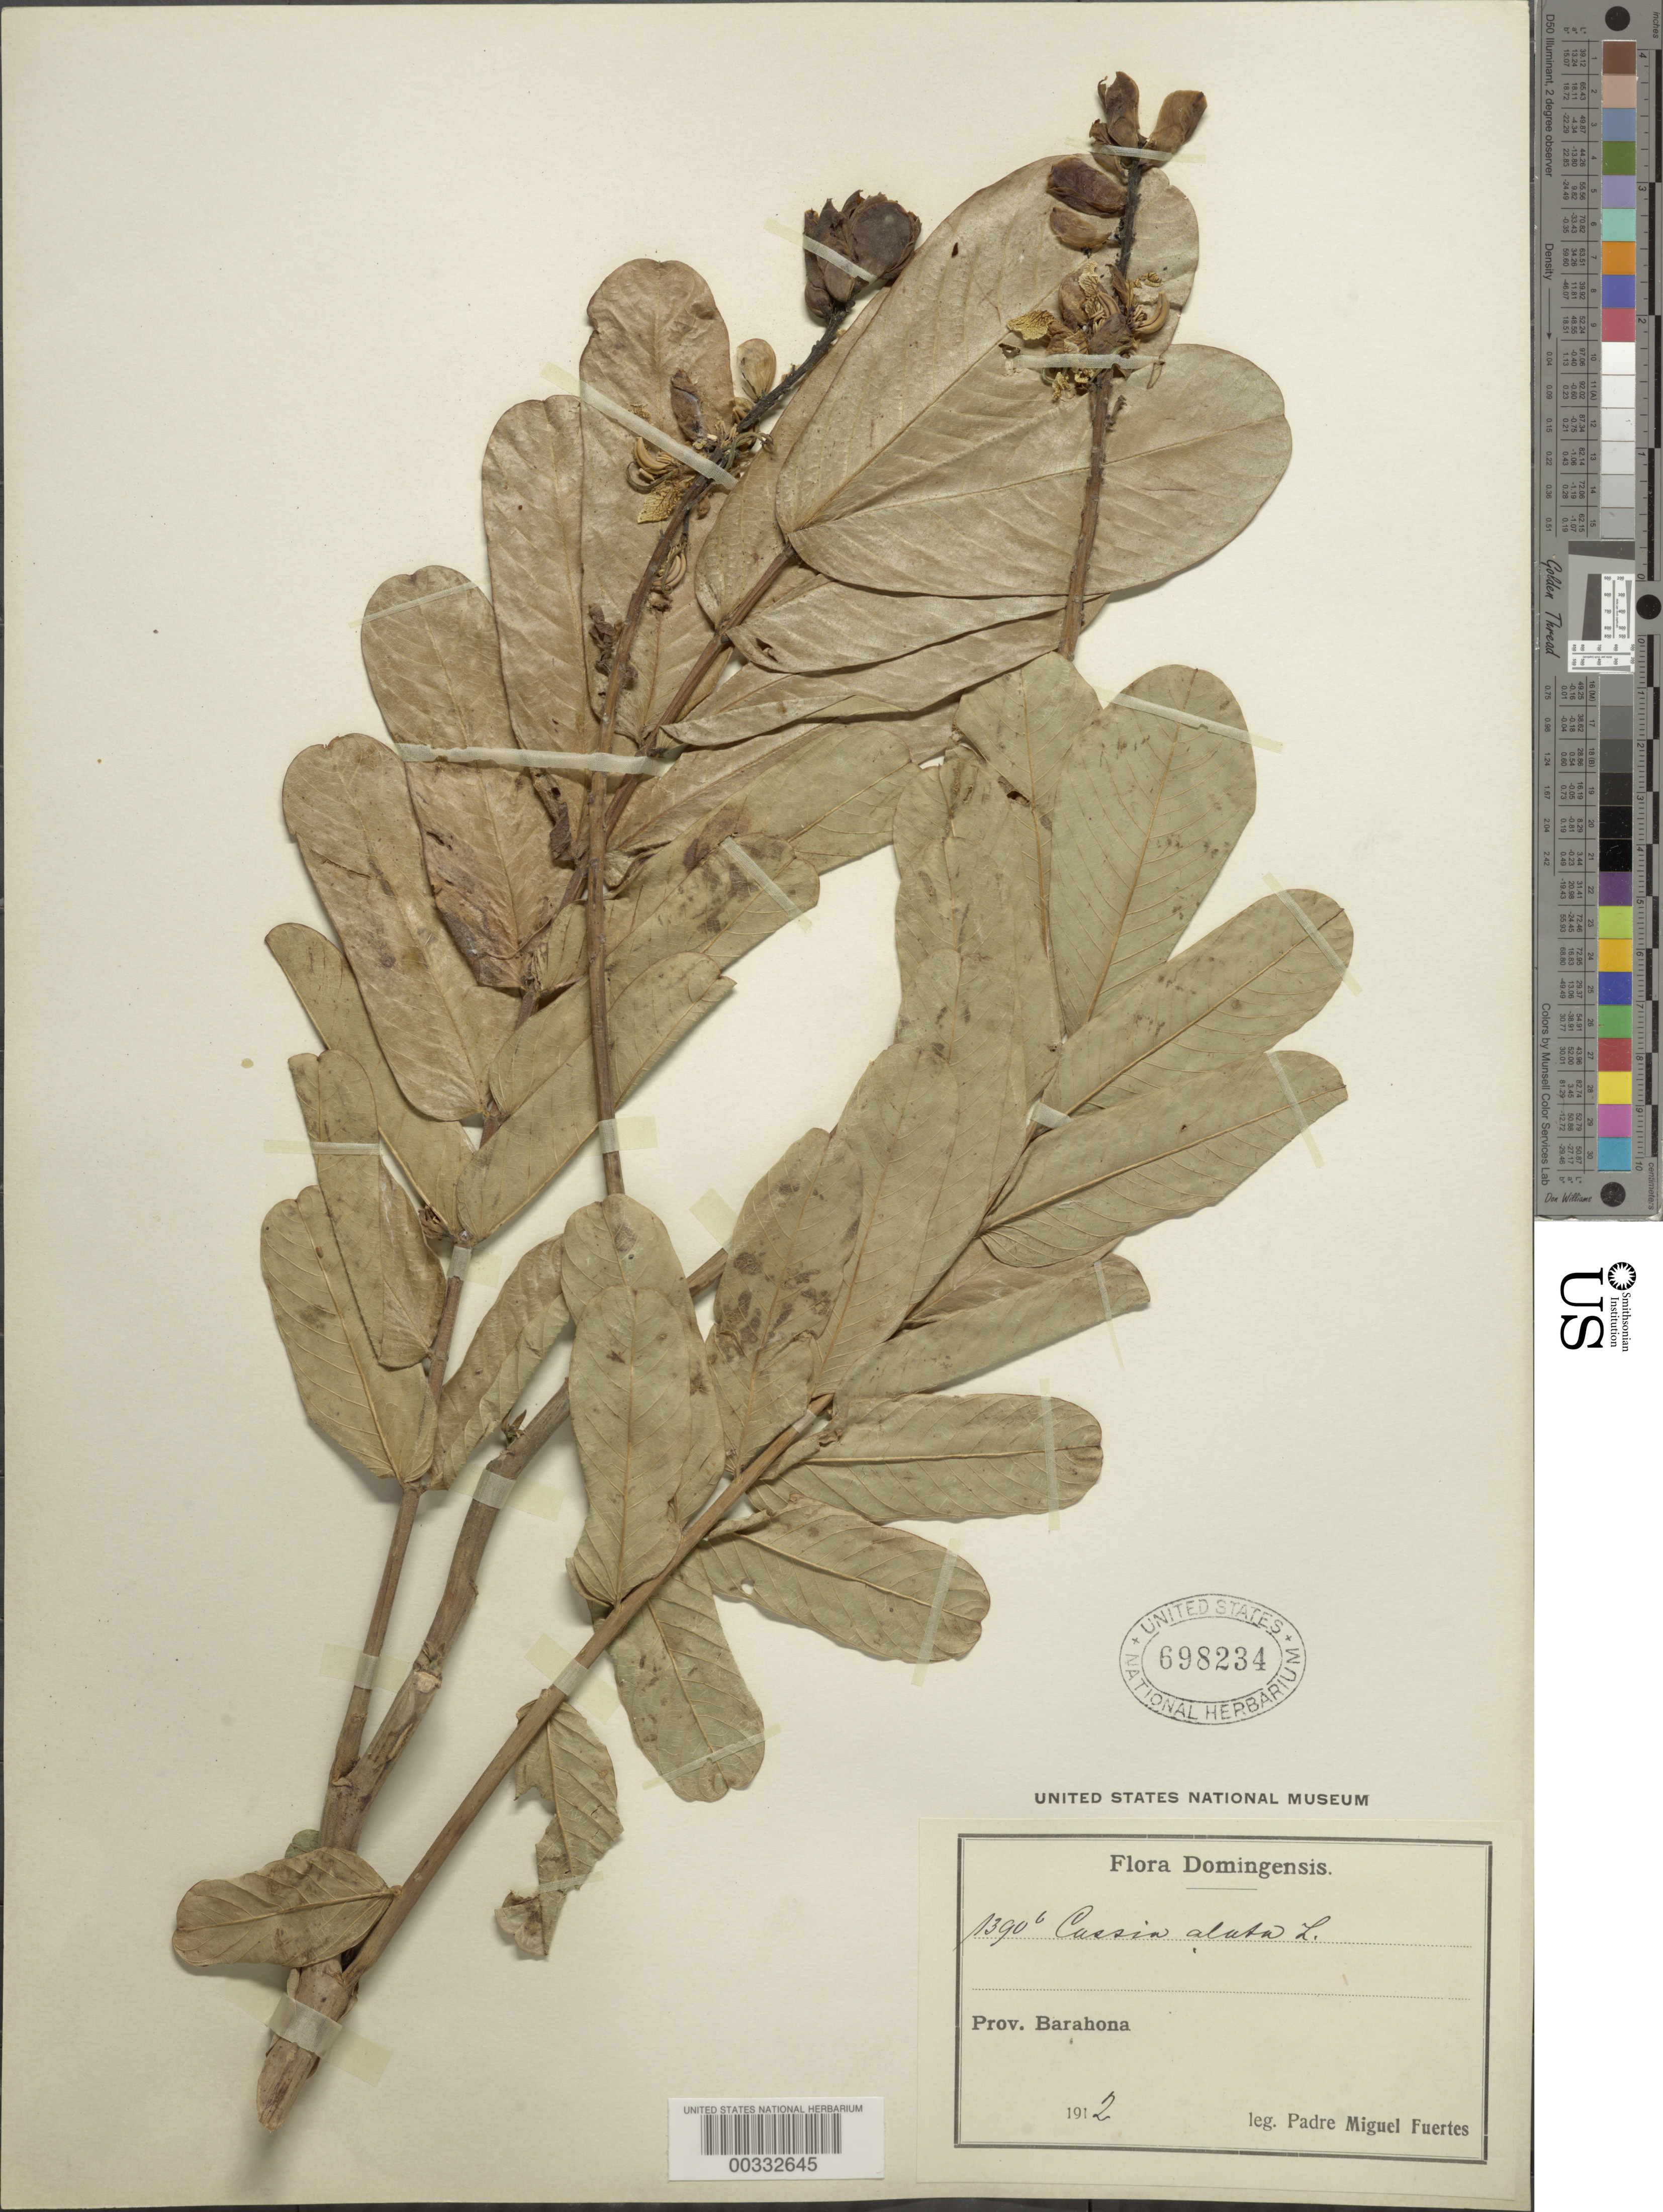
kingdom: Plantae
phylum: Tracheophyta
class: Magnoliopsida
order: Fabales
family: Fabaceae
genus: Senna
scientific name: Senna alata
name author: (L.) Roxb.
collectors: M. D. Fuertes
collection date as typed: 1912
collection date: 1912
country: Dominican Republic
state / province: Barahona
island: Hispaniola Island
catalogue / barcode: US 698234